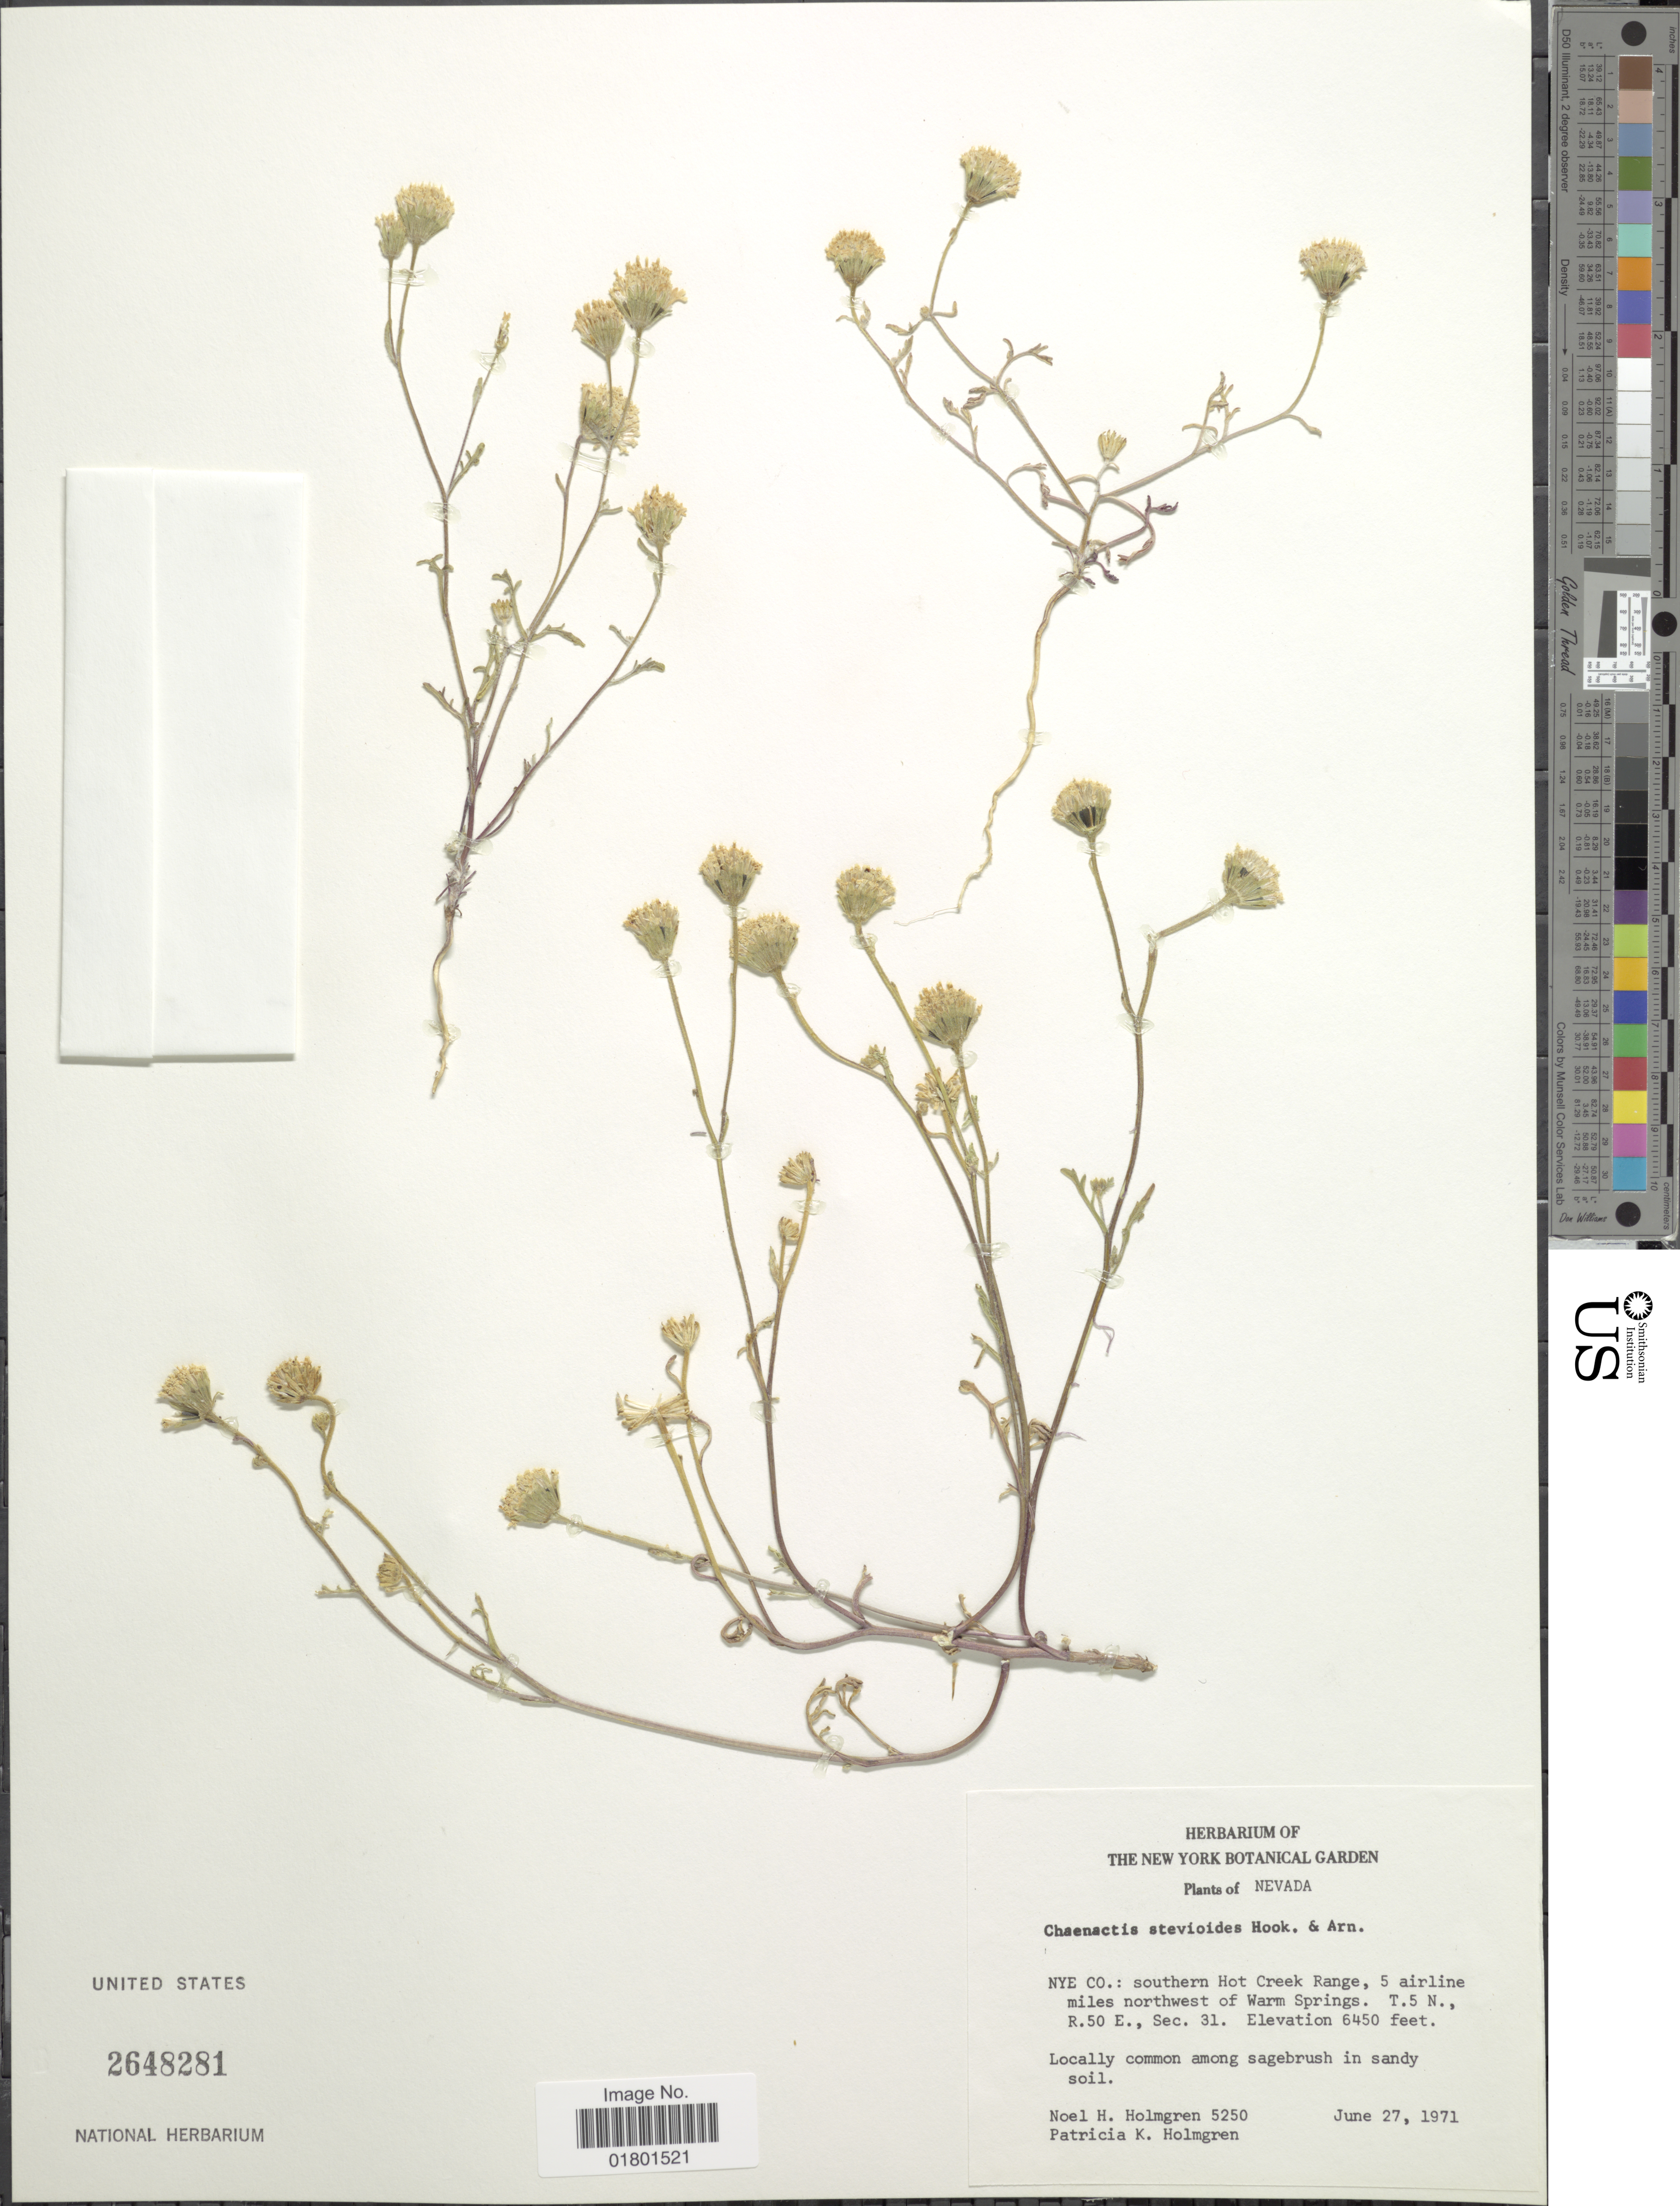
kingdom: Plantae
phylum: Tracheophyta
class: Magnoliopsida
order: Asterales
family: Asteraceae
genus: Chaenactis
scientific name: Chaenactis stevioides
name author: Hook. & Arn.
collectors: N. H. Holmgren & P. K. Holmgren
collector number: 5250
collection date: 1971-06-27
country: United States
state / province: Nevada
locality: Nye Co.: southern Hot Creek Range, 5 airline miles Northwest of Warm Springs, T.5 N., R. 50 E., Sec.31, common among sagebrush in sandy soil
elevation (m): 1966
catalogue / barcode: US 2648281